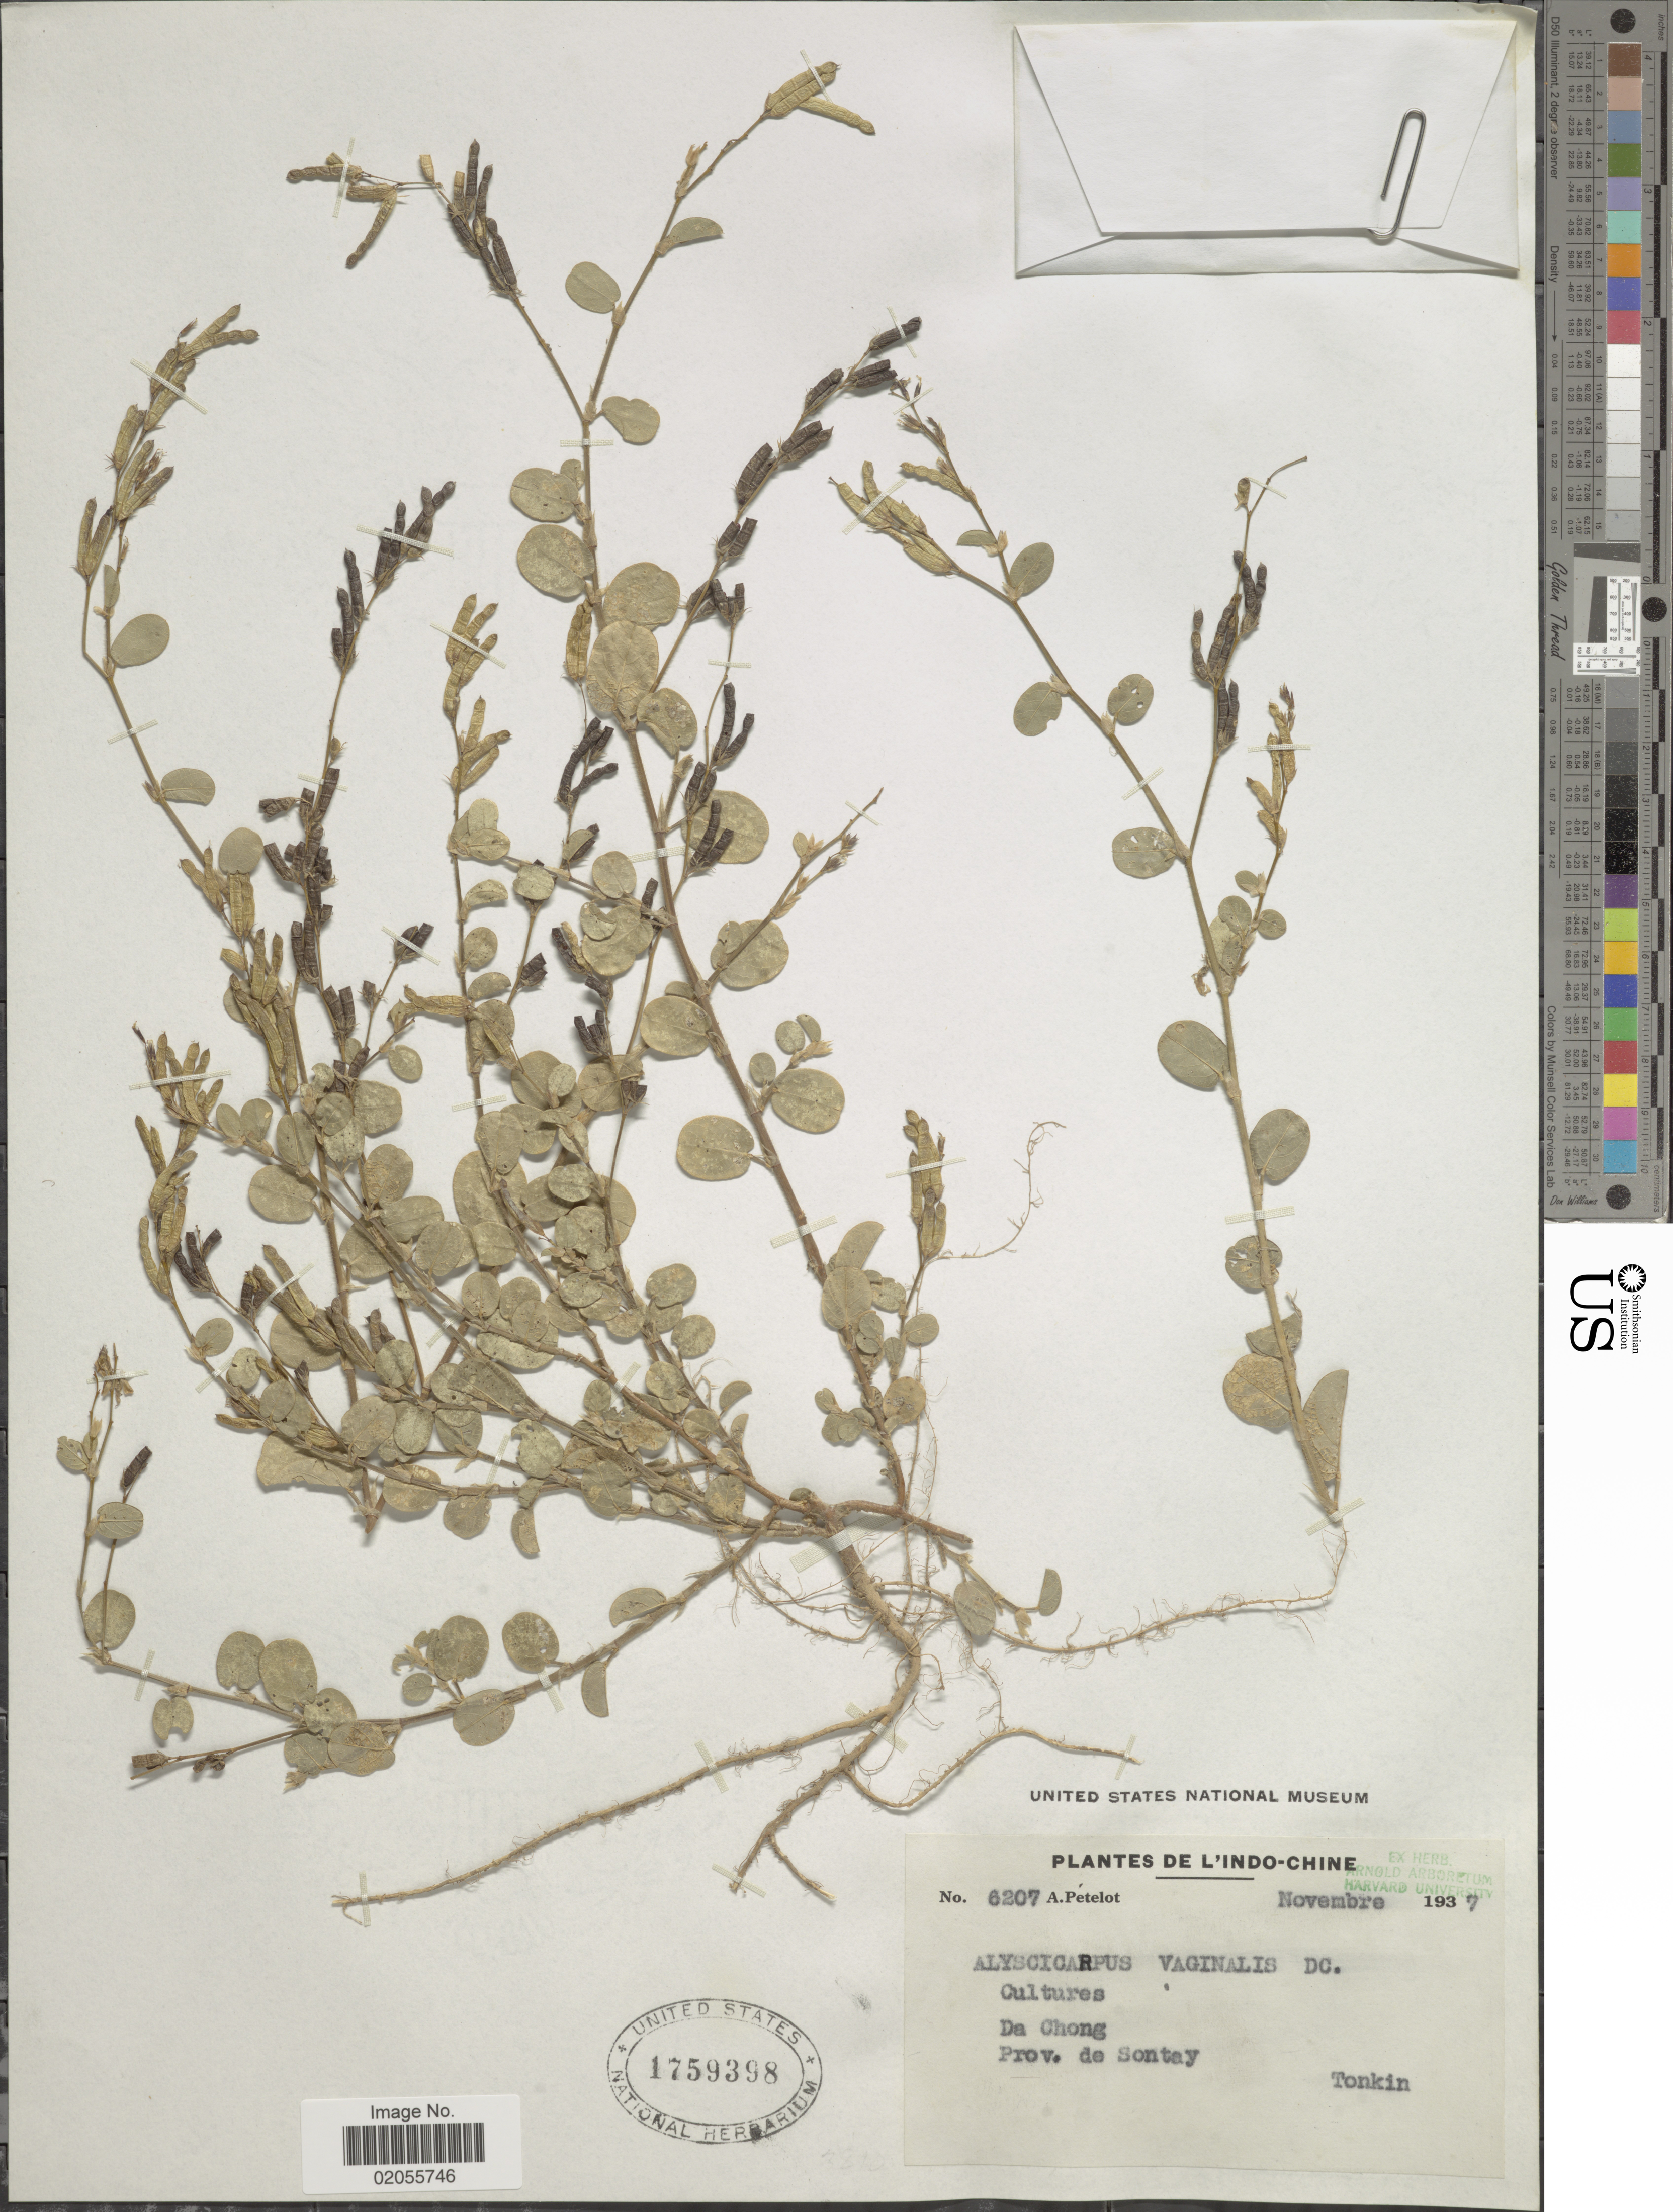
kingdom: Plantae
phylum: Tracheophyta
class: Magnoliopsida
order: Fabales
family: Fabaceae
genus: Alysicarpus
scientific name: Alysicarpus vaginalis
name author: (L.) DC.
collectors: A. Petelot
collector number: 6207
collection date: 1937-11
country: Vietnam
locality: L'Indo-Chine. Cultures, Da Chong, Prov. de Sontay, Tonkin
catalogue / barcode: US 1759398